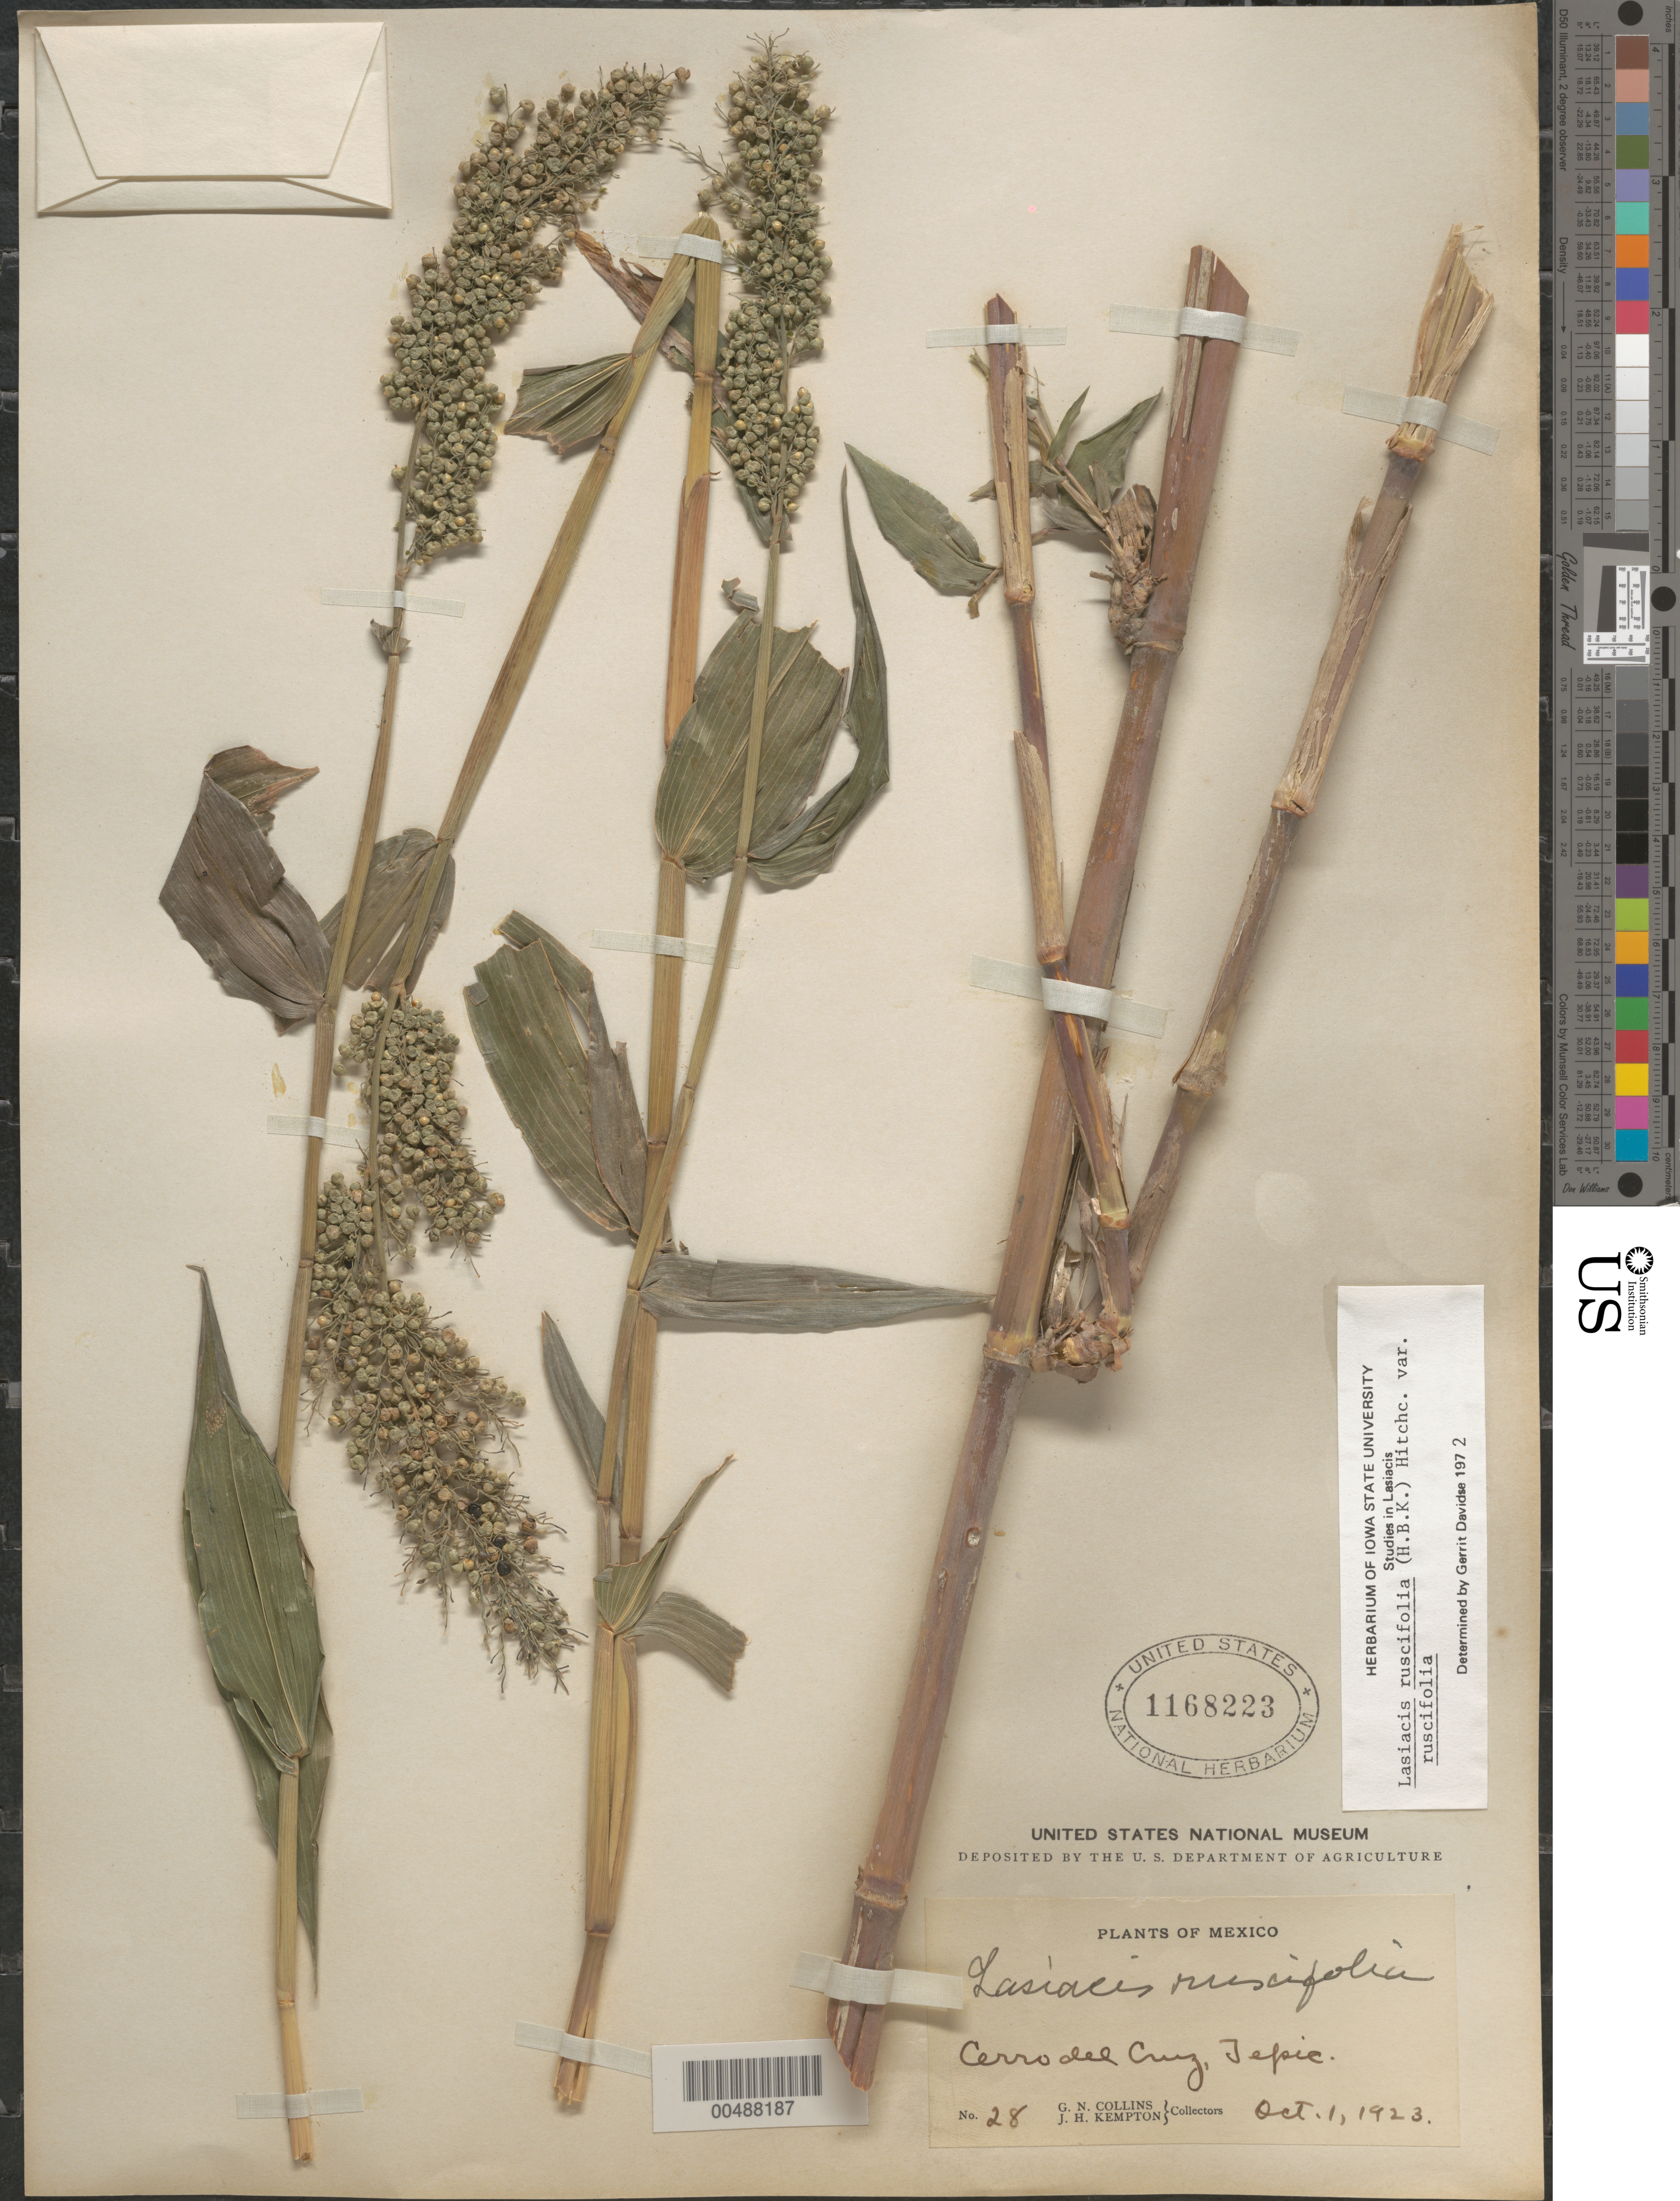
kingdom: Plantae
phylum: Tracheophyta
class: Liliopsida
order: Poales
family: Poaceae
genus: Lasiacis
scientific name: Lasiacis ruscifolia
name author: (Kunth) Hitchc.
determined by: Davidse, Gerrit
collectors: G. Collins & J. H. Kempton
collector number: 28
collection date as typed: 1 Oct 1923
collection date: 1923-10-01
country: Mexico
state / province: Nayarit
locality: Cerro del Cruz, Tepic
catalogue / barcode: US 1168223